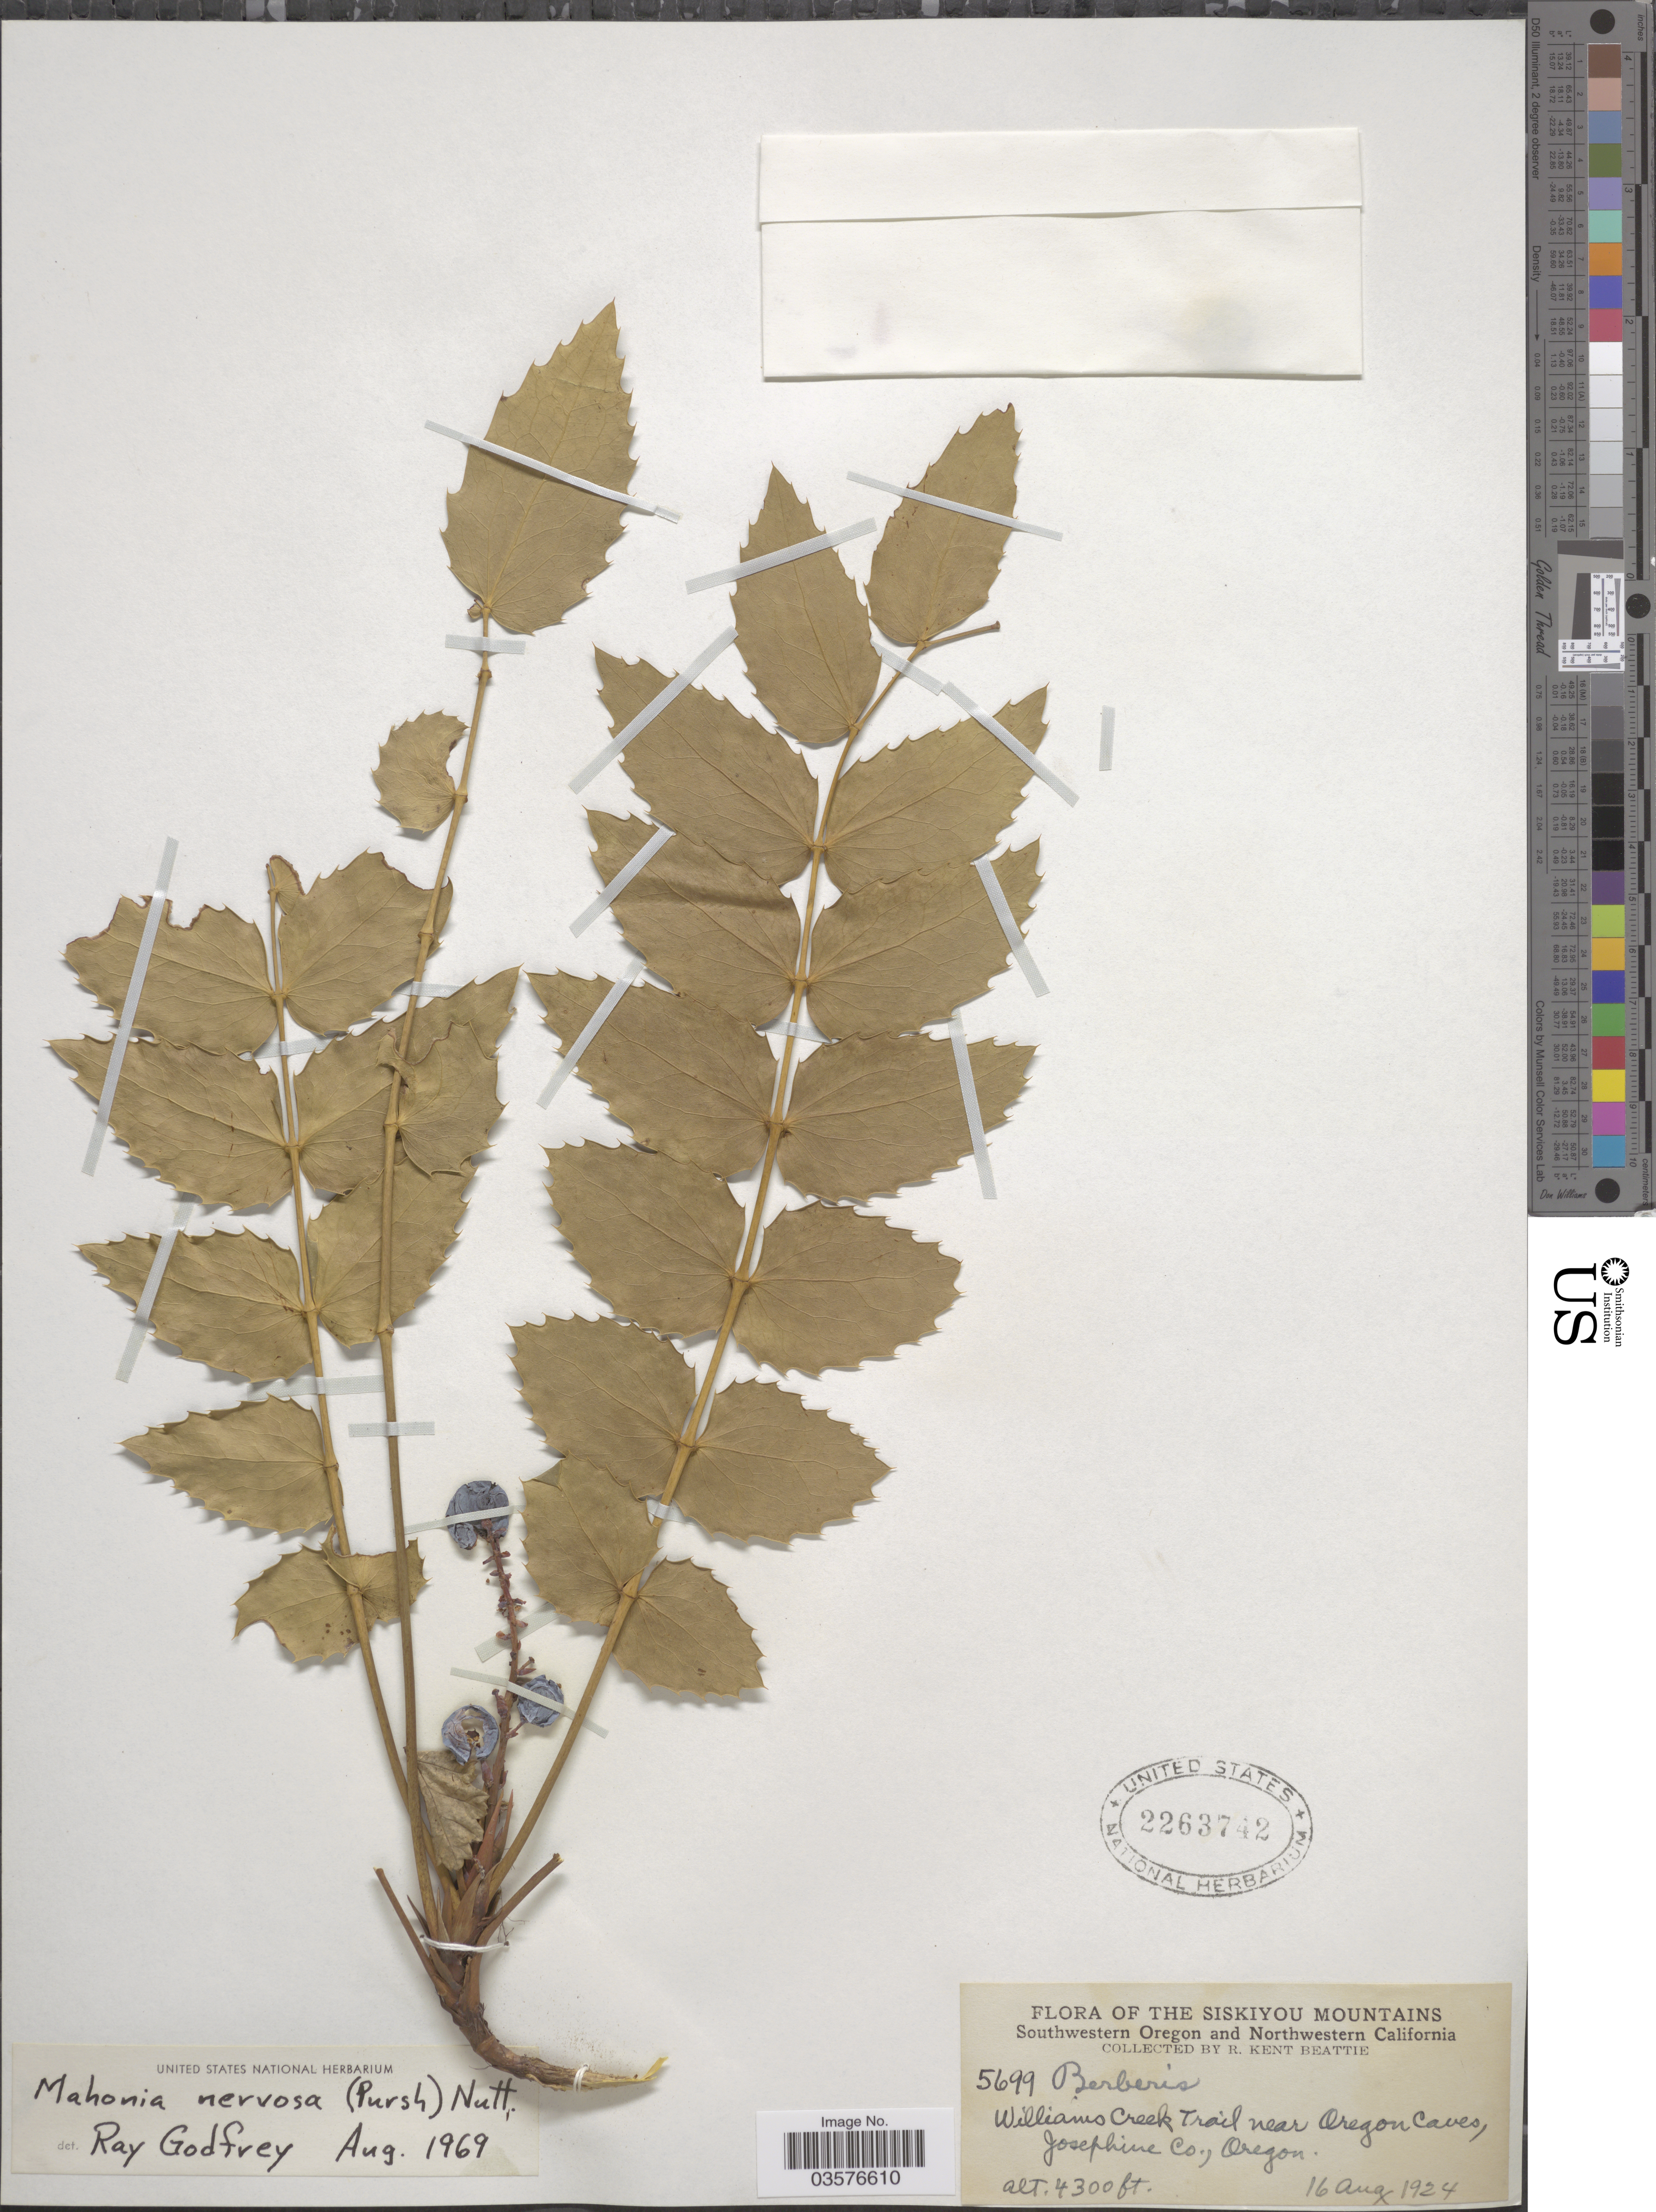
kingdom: Plantae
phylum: Tracheophyta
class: Magnoliopsida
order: Ranunculales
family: Berberidaceae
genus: Mahonia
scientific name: Mahonia nervosa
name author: (Pursh) Nutt.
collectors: R. K. Beattie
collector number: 5699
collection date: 1924-08-16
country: United States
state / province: Oregon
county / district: Josephine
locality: The Siskiyou Mountains. Southwestern Oregon and Northwestern California. Williams Creek Trail near Oregon Caves, Josephine Co.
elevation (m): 1311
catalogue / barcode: US 2263742